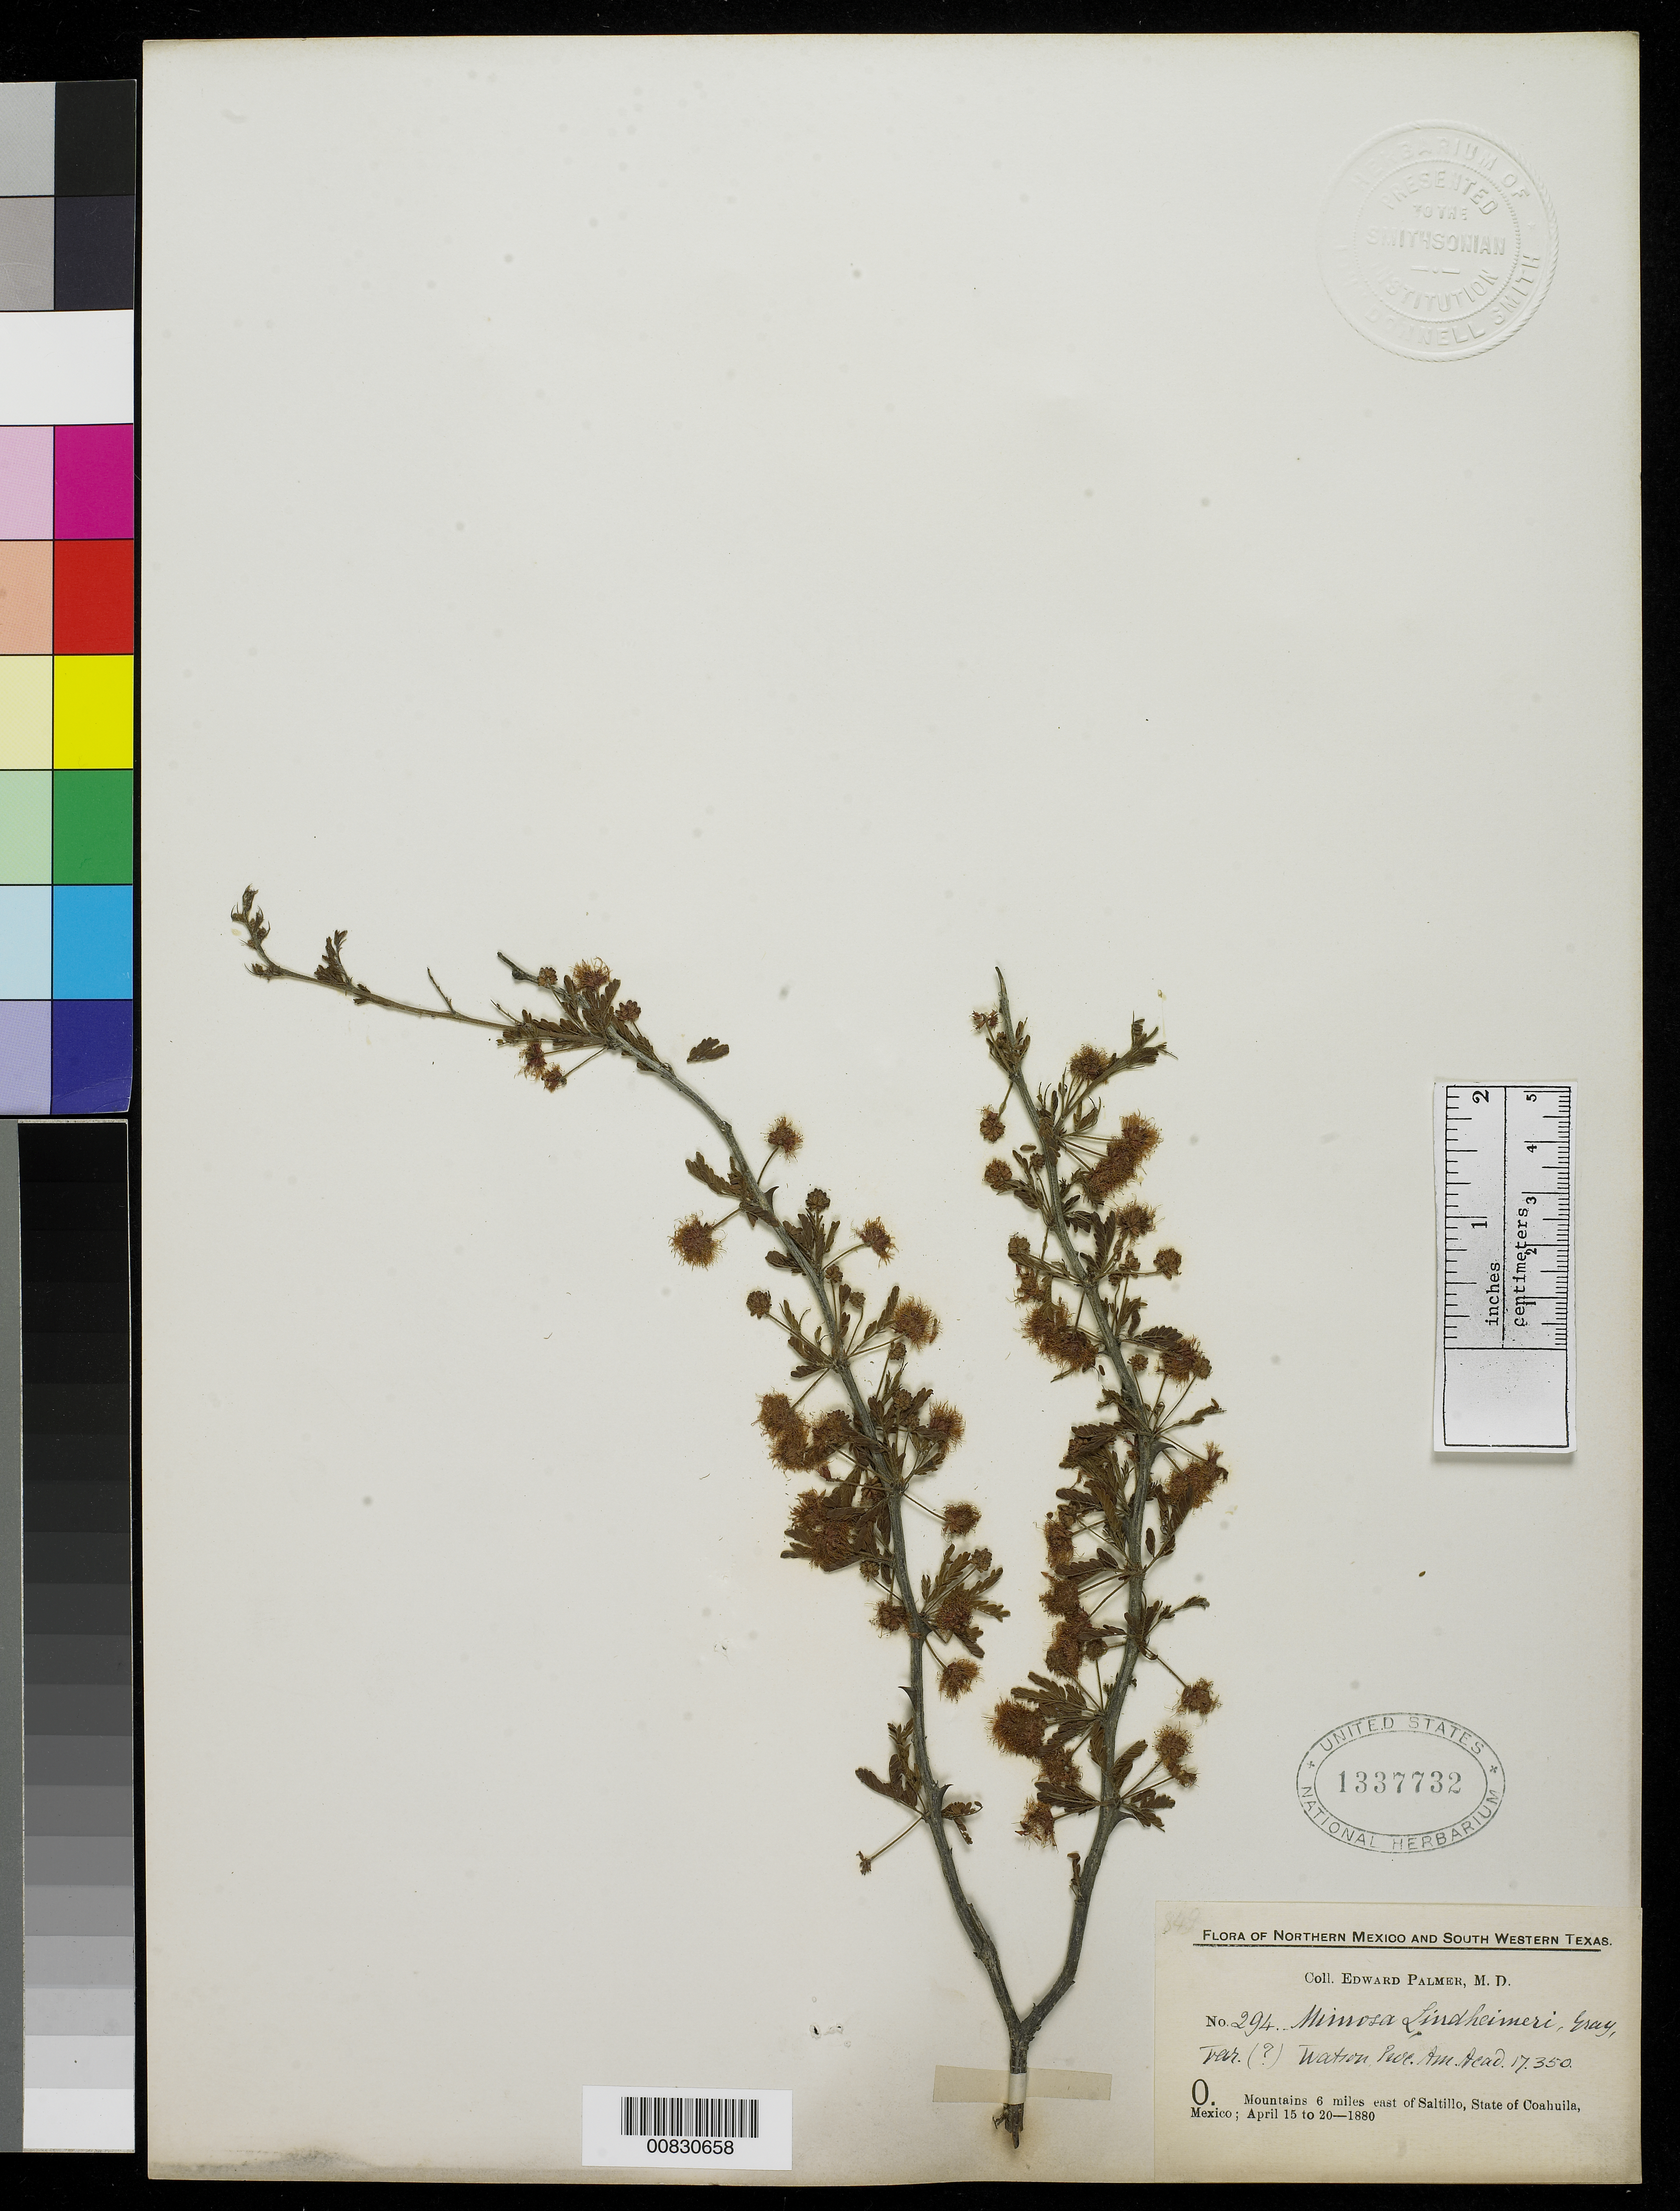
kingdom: Plantae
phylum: Tracheophyta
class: Magnoliopsida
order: Fabales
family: Fabaceae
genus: Mimosa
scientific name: Mimosa lindheimeri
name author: A. Gray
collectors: E. Palmer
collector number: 294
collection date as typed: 15 Apr 1880 to 20 Apr 1880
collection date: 1880-04-15/1880-04-20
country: Mexico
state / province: Coahuila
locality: O. Mountains 6 miles east of Saltillo, Coahuila.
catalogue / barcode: US 1337732